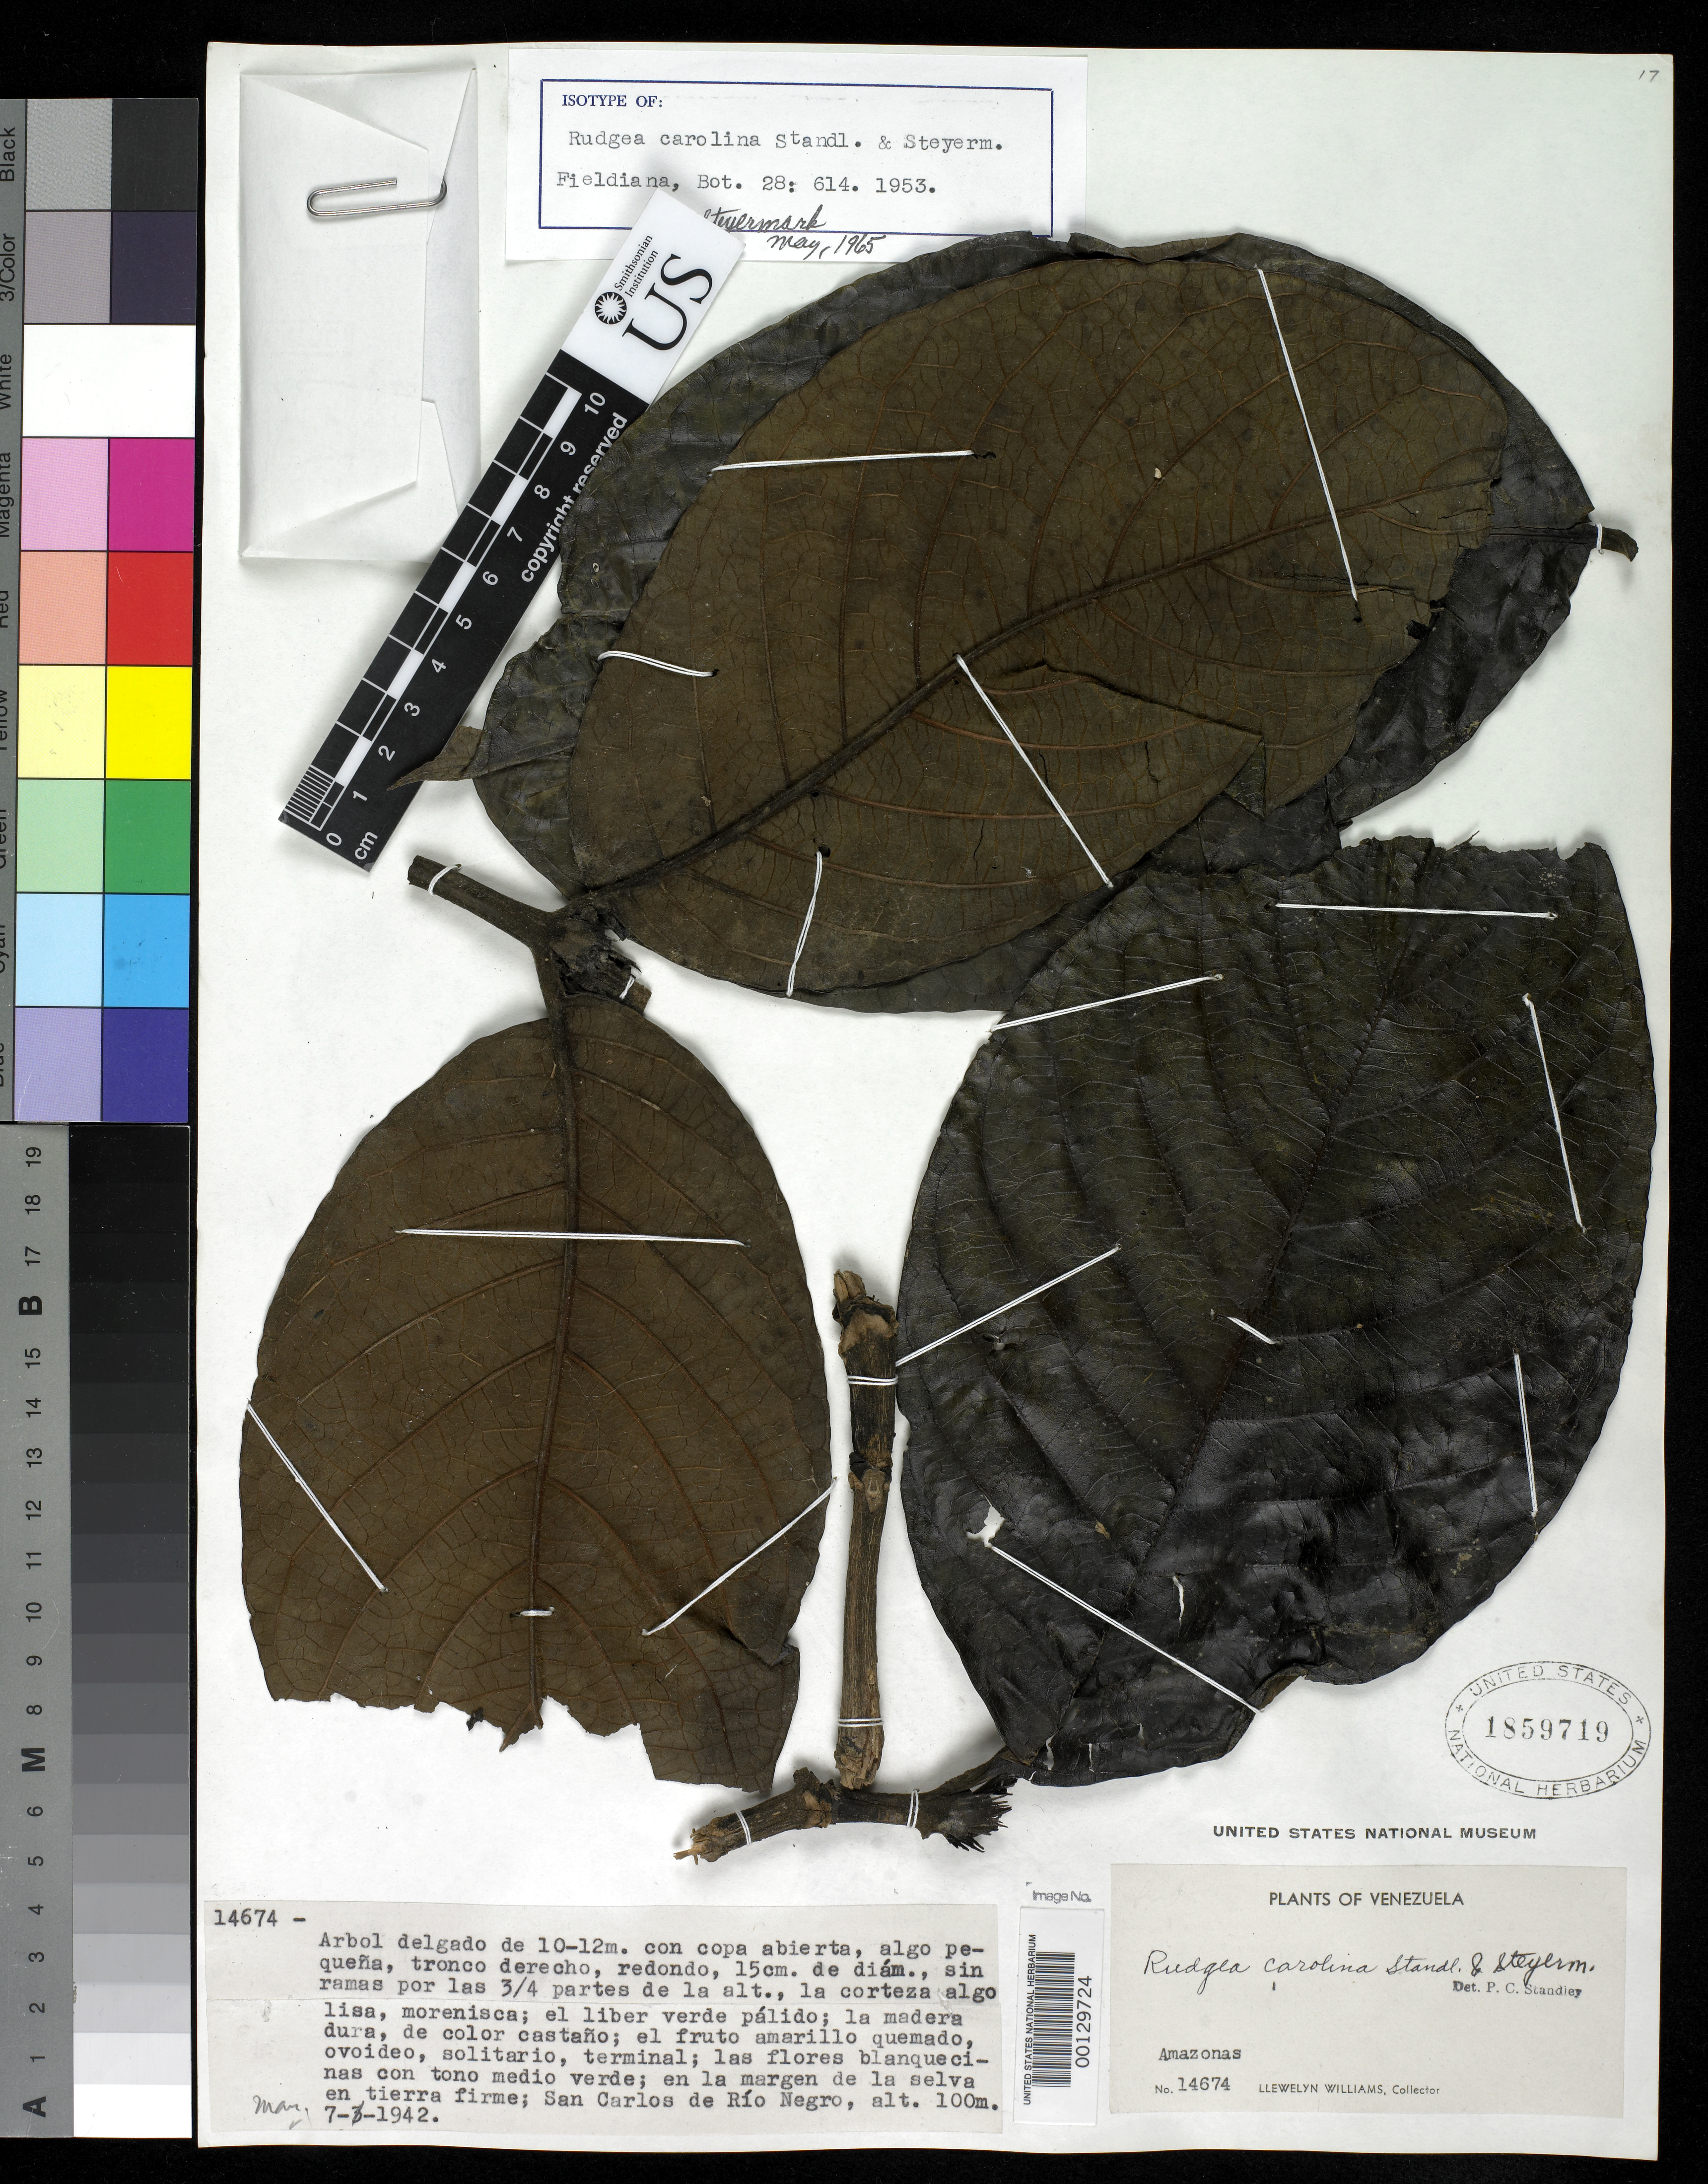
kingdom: Plantae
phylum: Tracheophyta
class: Magnoliopsida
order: Gentianales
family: Rubiaceae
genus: Rudgea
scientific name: Rudgea carolina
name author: Standl. & Steyerm.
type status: Isotype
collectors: Ll. Williams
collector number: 14674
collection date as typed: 07 Mar 1942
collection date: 1942-03-07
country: Venezuela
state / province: Amazonas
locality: San Carlos.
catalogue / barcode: US 1859719